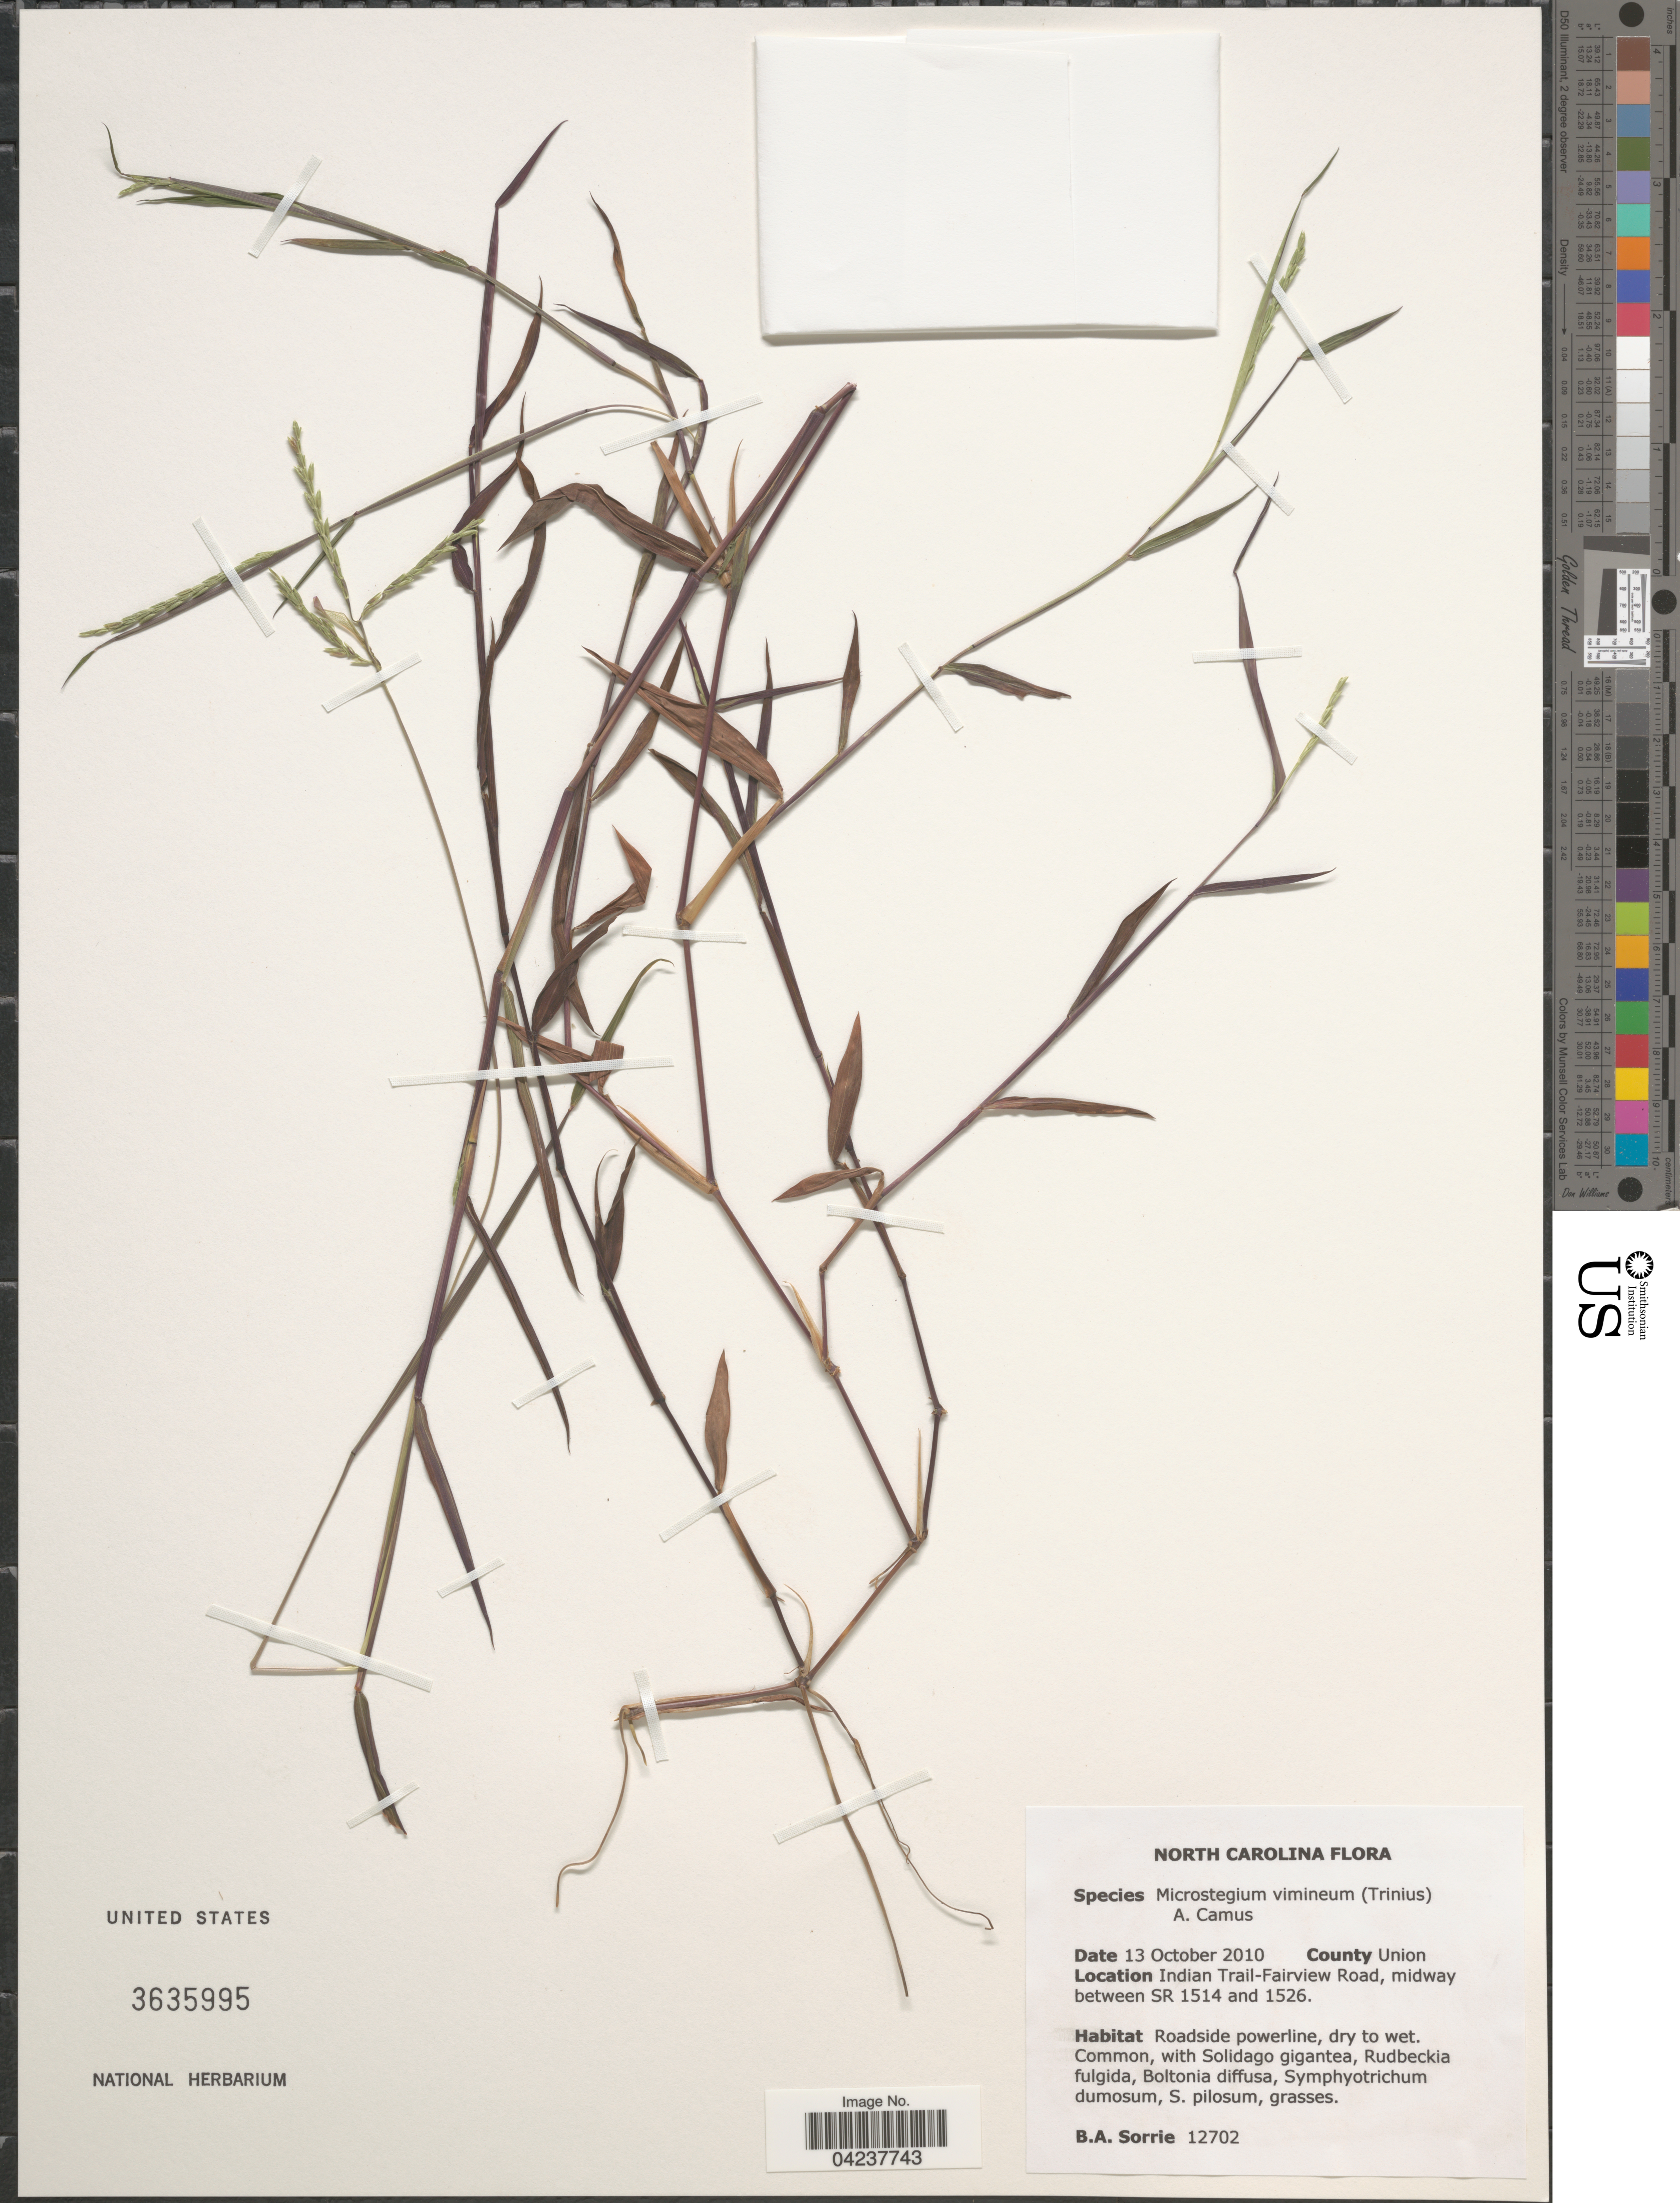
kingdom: Plantae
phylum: Tracheophyta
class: Liliopsida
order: Poales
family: Poaceae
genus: Microstegium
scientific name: Microstegium vimineum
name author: (Trin.) A. Camus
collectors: B. Sorrie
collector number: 12702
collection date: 2010-10-13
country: United States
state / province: North Carolina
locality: County Union. Indian Trail-Fairview Road, midway between SR 1514 and 1526.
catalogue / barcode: US 3635995